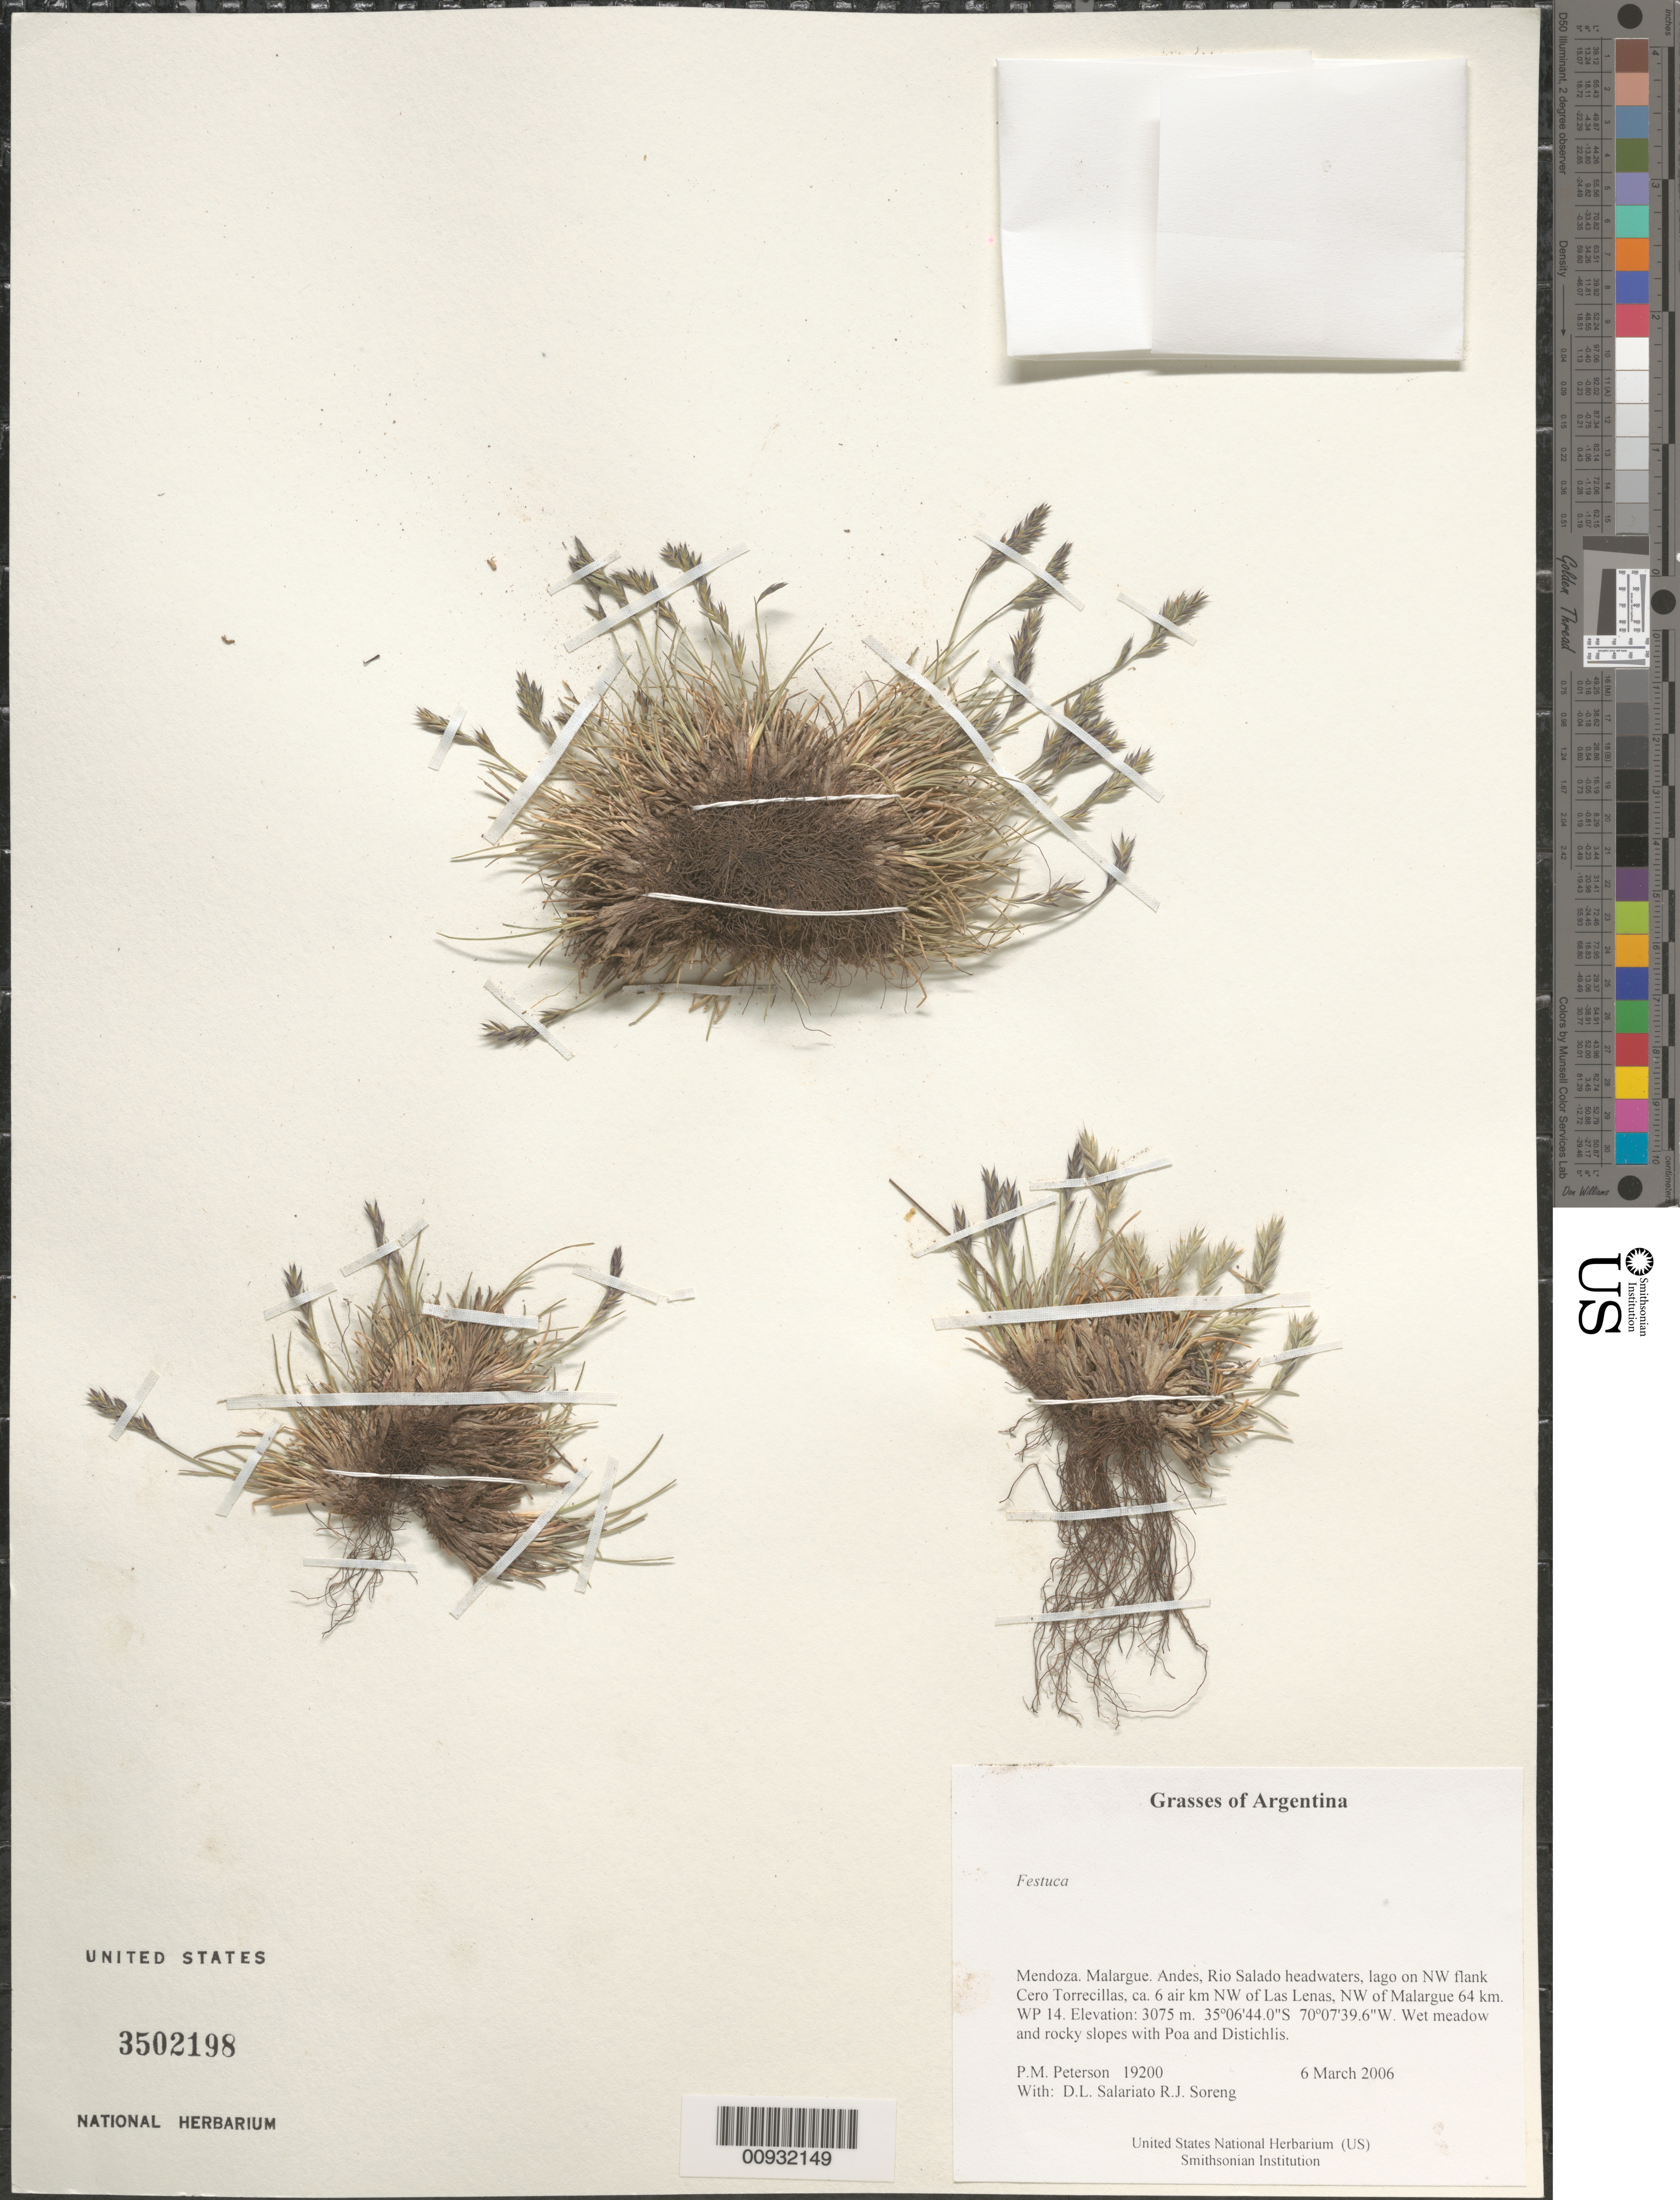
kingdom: Plantae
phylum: Tracheophyta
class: Liliopsida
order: Poales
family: Poaceae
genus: Festuca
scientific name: Festuca sp.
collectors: P. M. Peterson, R. J. Soreng, D. Salariato & A. Panizza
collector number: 19200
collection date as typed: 06 Mar 2006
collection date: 2006-03-06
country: Argentina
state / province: Mendoza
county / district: Malargue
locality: Andes, Rio Salado headwaters, lago on NW flank Cero Torrecillas, ca. 6 air km NW of Las Lenas, NW of Malargue 64 km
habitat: Wet meadow and rocky slopes with Poa and Distichlis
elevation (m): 3075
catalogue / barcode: US 3502198